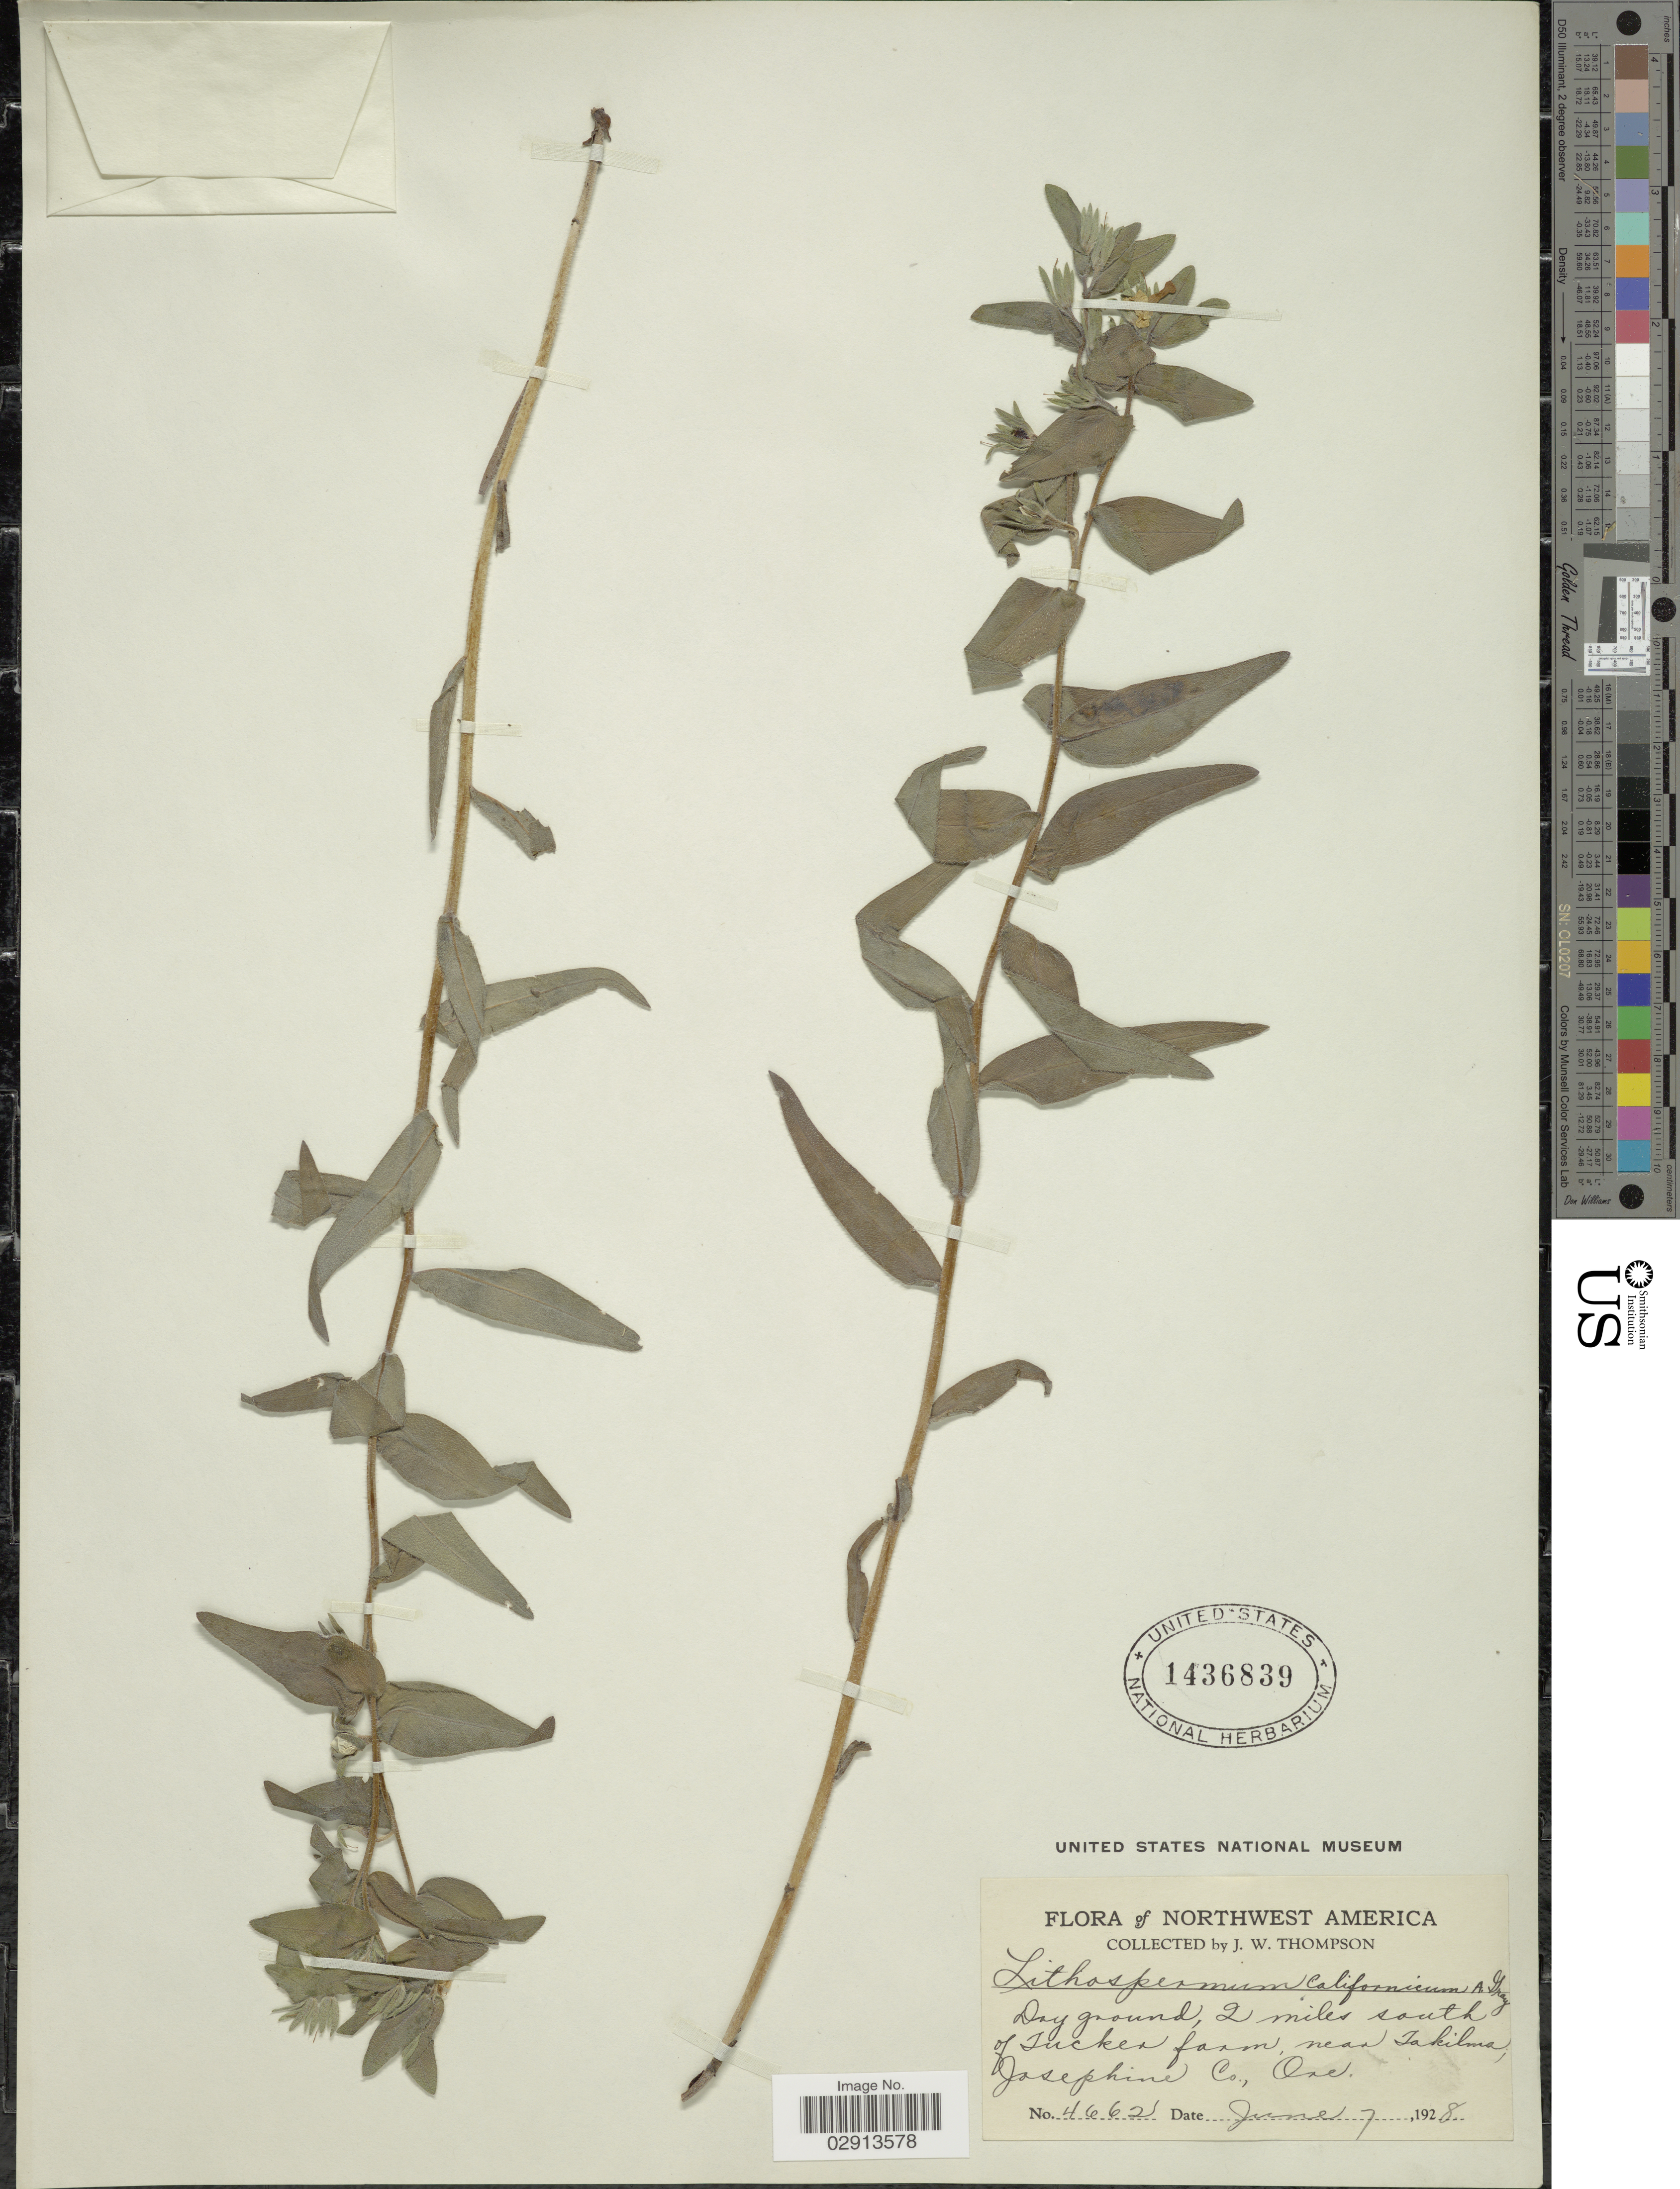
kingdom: Plantae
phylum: Tracheophyta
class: Magnoliopsida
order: Boraginales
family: Boraginaceae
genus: Lithospermum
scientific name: Lithospermum californicum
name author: A. Gray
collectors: J. Thompson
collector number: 4662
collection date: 1928-06-07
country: United States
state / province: Oregon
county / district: Josephine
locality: Northwest America. Dry ground, 2 miles south of Tucker farm, near Takilma, Josephine Co.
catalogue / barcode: US 1436839